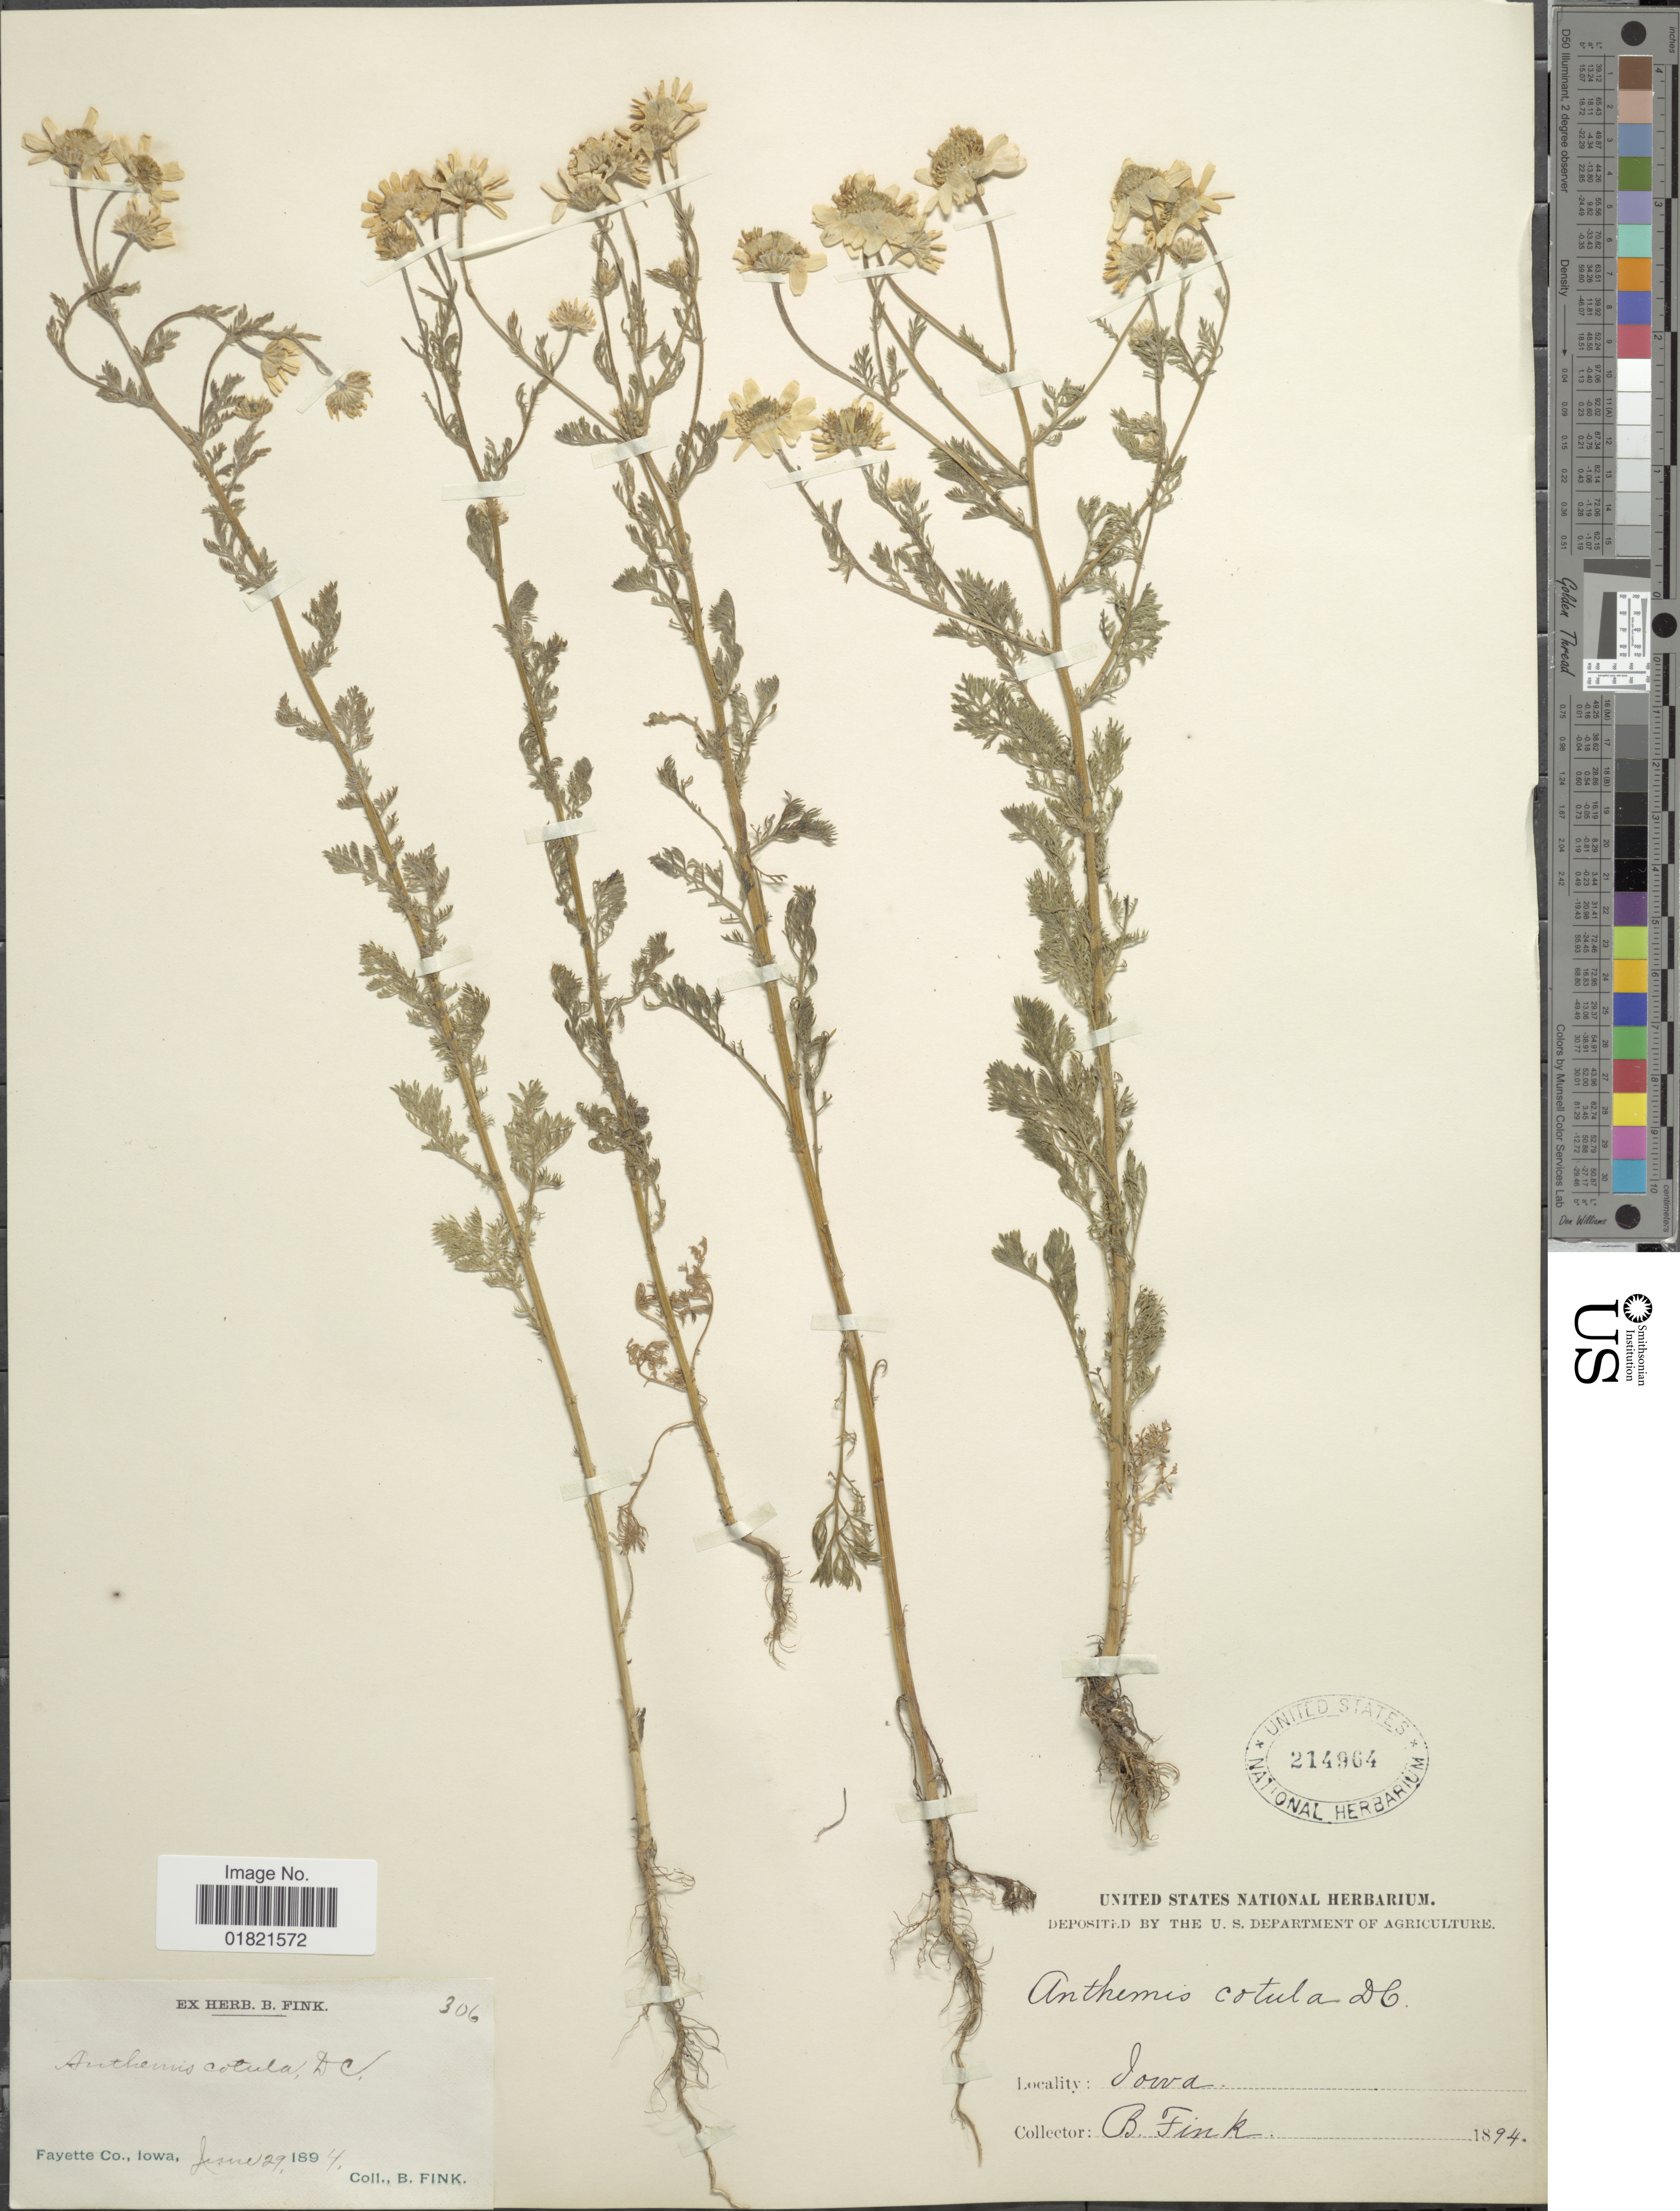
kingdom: Plantae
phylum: Tracheophyta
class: Magnoliopsida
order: Asterales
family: Asteraceae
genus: Anthemis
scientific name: Anthemis cotula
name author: L.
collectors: B. Fink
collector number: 306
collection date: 1894-06-29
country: United States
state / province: Iowa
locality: Fayette Co.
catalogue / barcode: US 214964